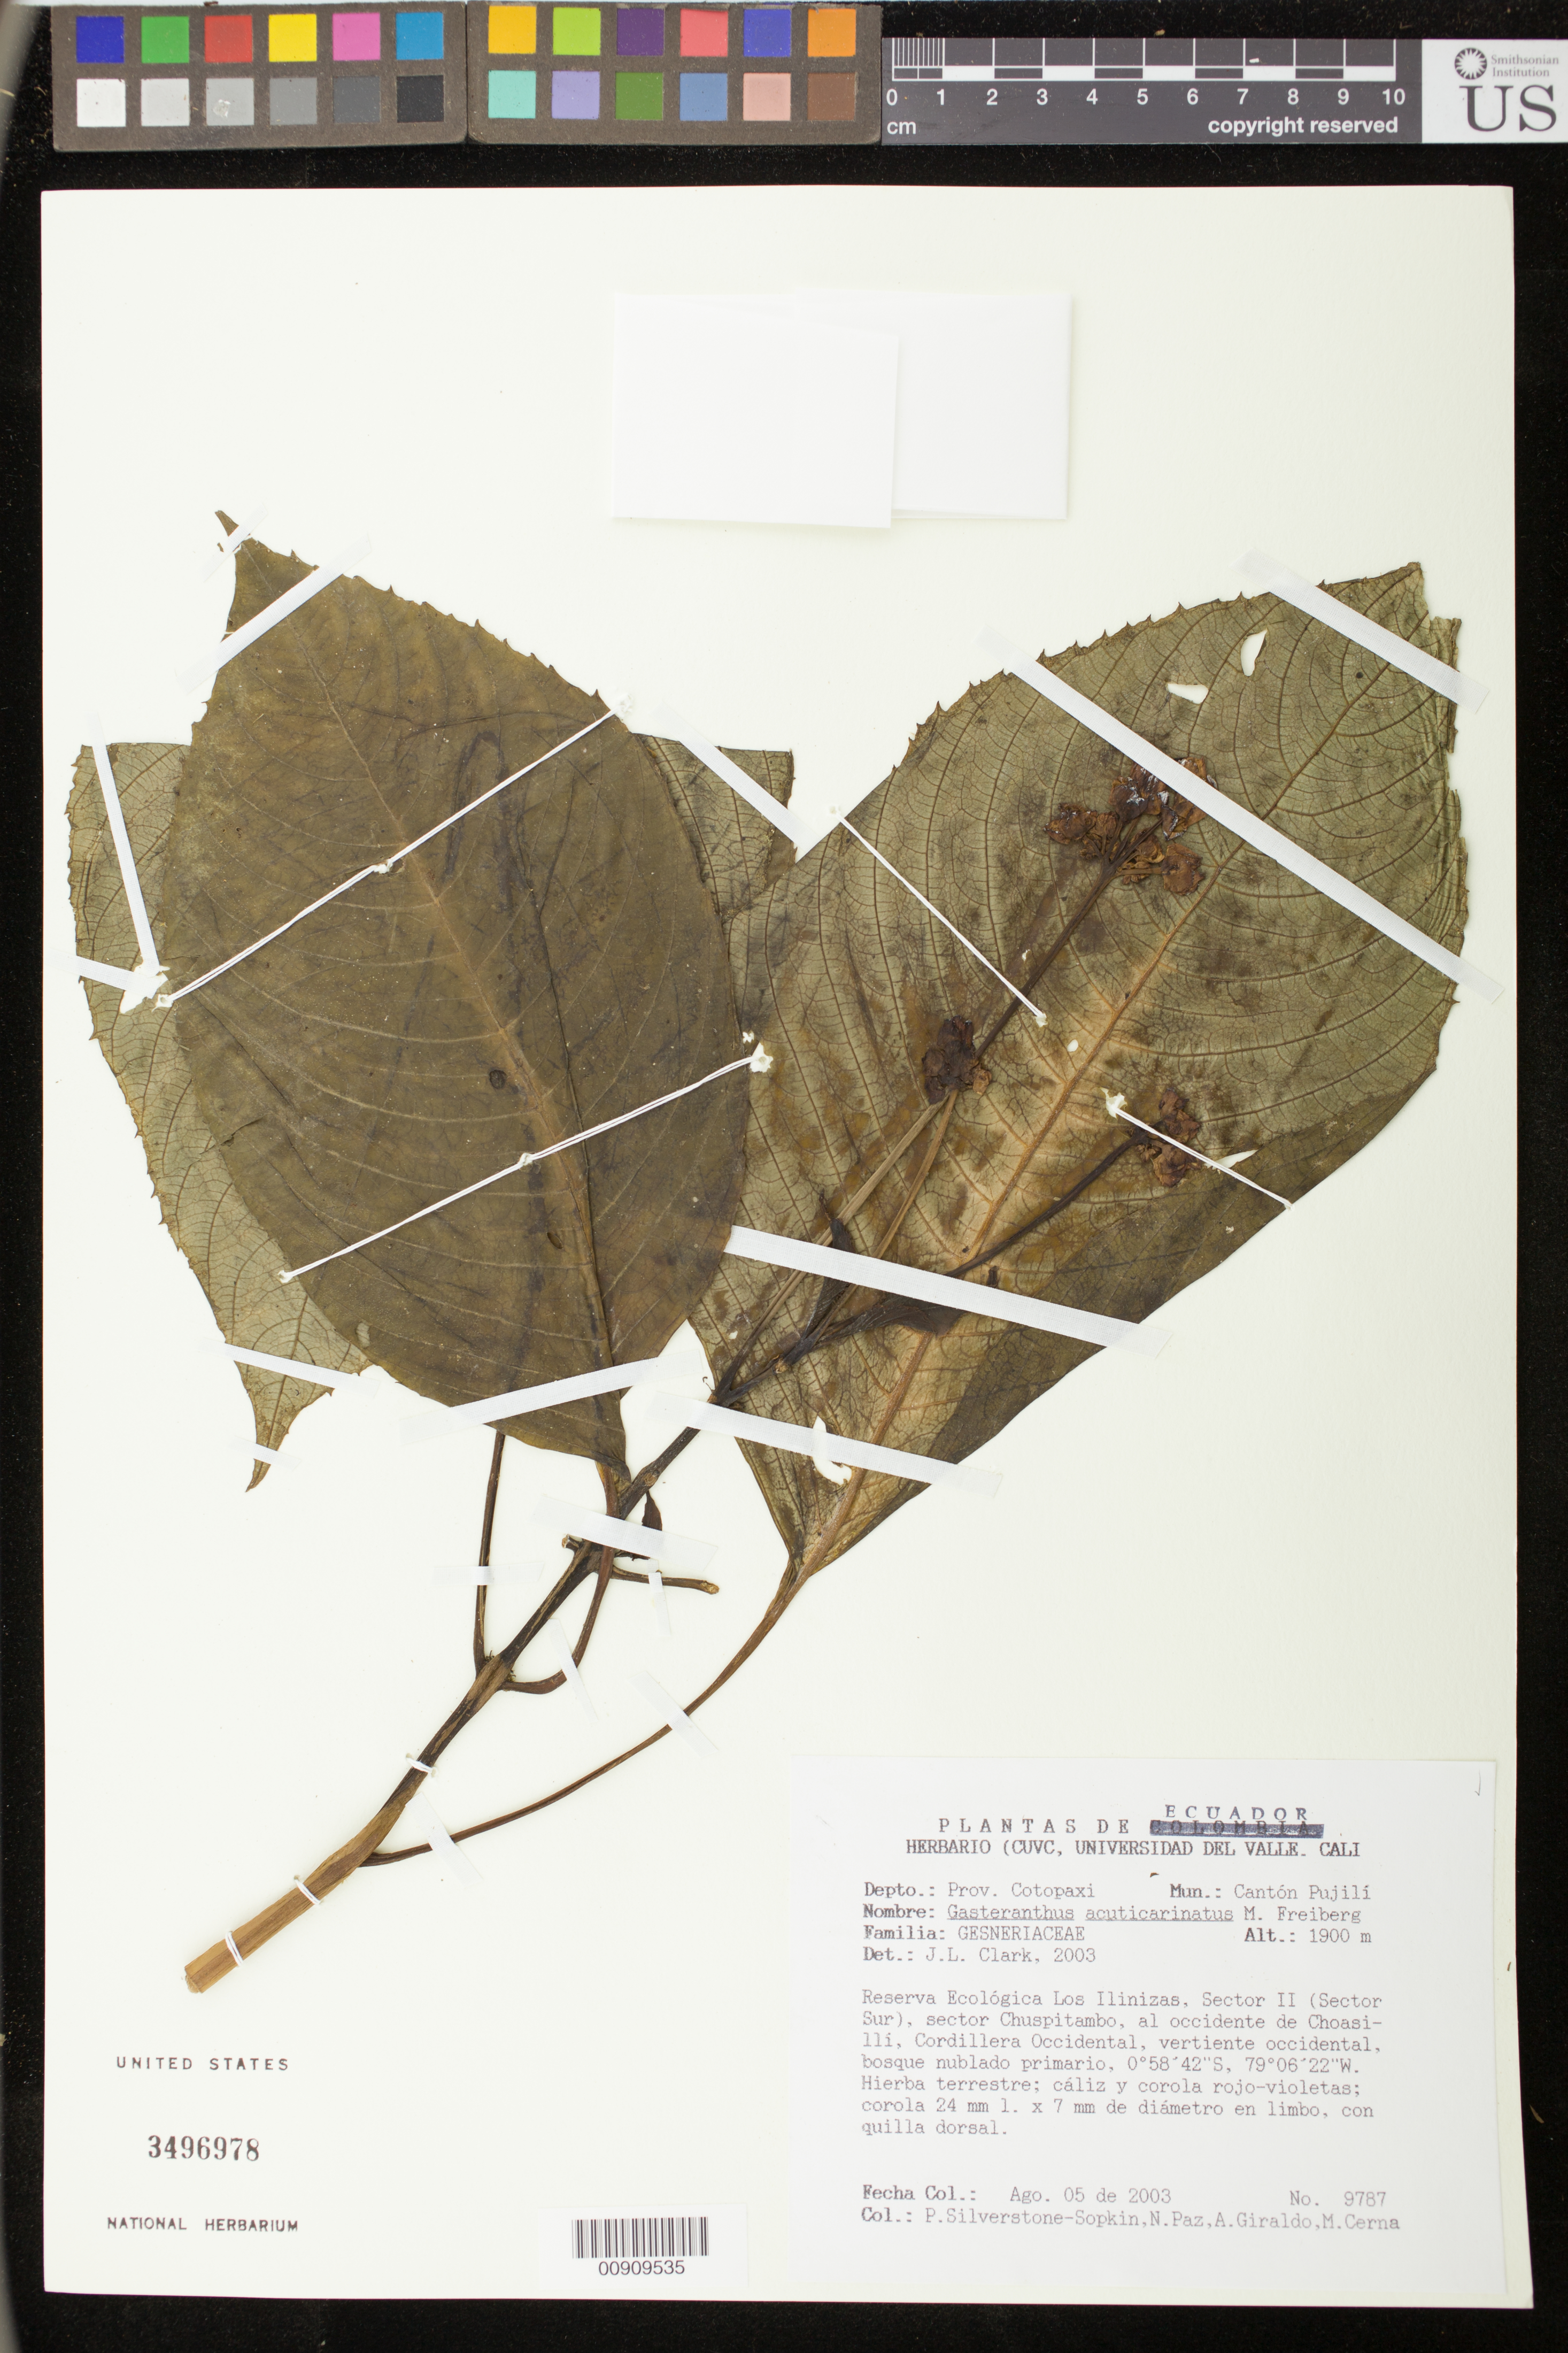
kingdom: Plantae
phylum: Tracheophyta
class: Magnoliopsida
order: Lamiales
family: Gesneriaceae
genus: Gasteranthus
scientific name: Gasteranthus acuticarinatus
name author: M. Freiberg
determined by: Clark, J. L., (SEL), The Marie Selby Botanical Garden (UNITED STATES)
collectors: P. A. Silverstone-Sopkin, N. Paz, A. Giraldo & M. Cerna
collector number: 9787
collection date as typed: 05 Aug 2003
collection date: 2003-08-05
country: Ecuador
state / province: Cotopaxi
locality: Cantón Pujilí. Reserva Ecológica Los Ilinizas, Sector II (Sector Sur), sector Chuspitambo, al occidente de Choasillí, Cordillera Occidental, vertiente occidental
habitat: Bosque nublado primario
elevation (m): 1900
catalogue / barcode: US 3496978